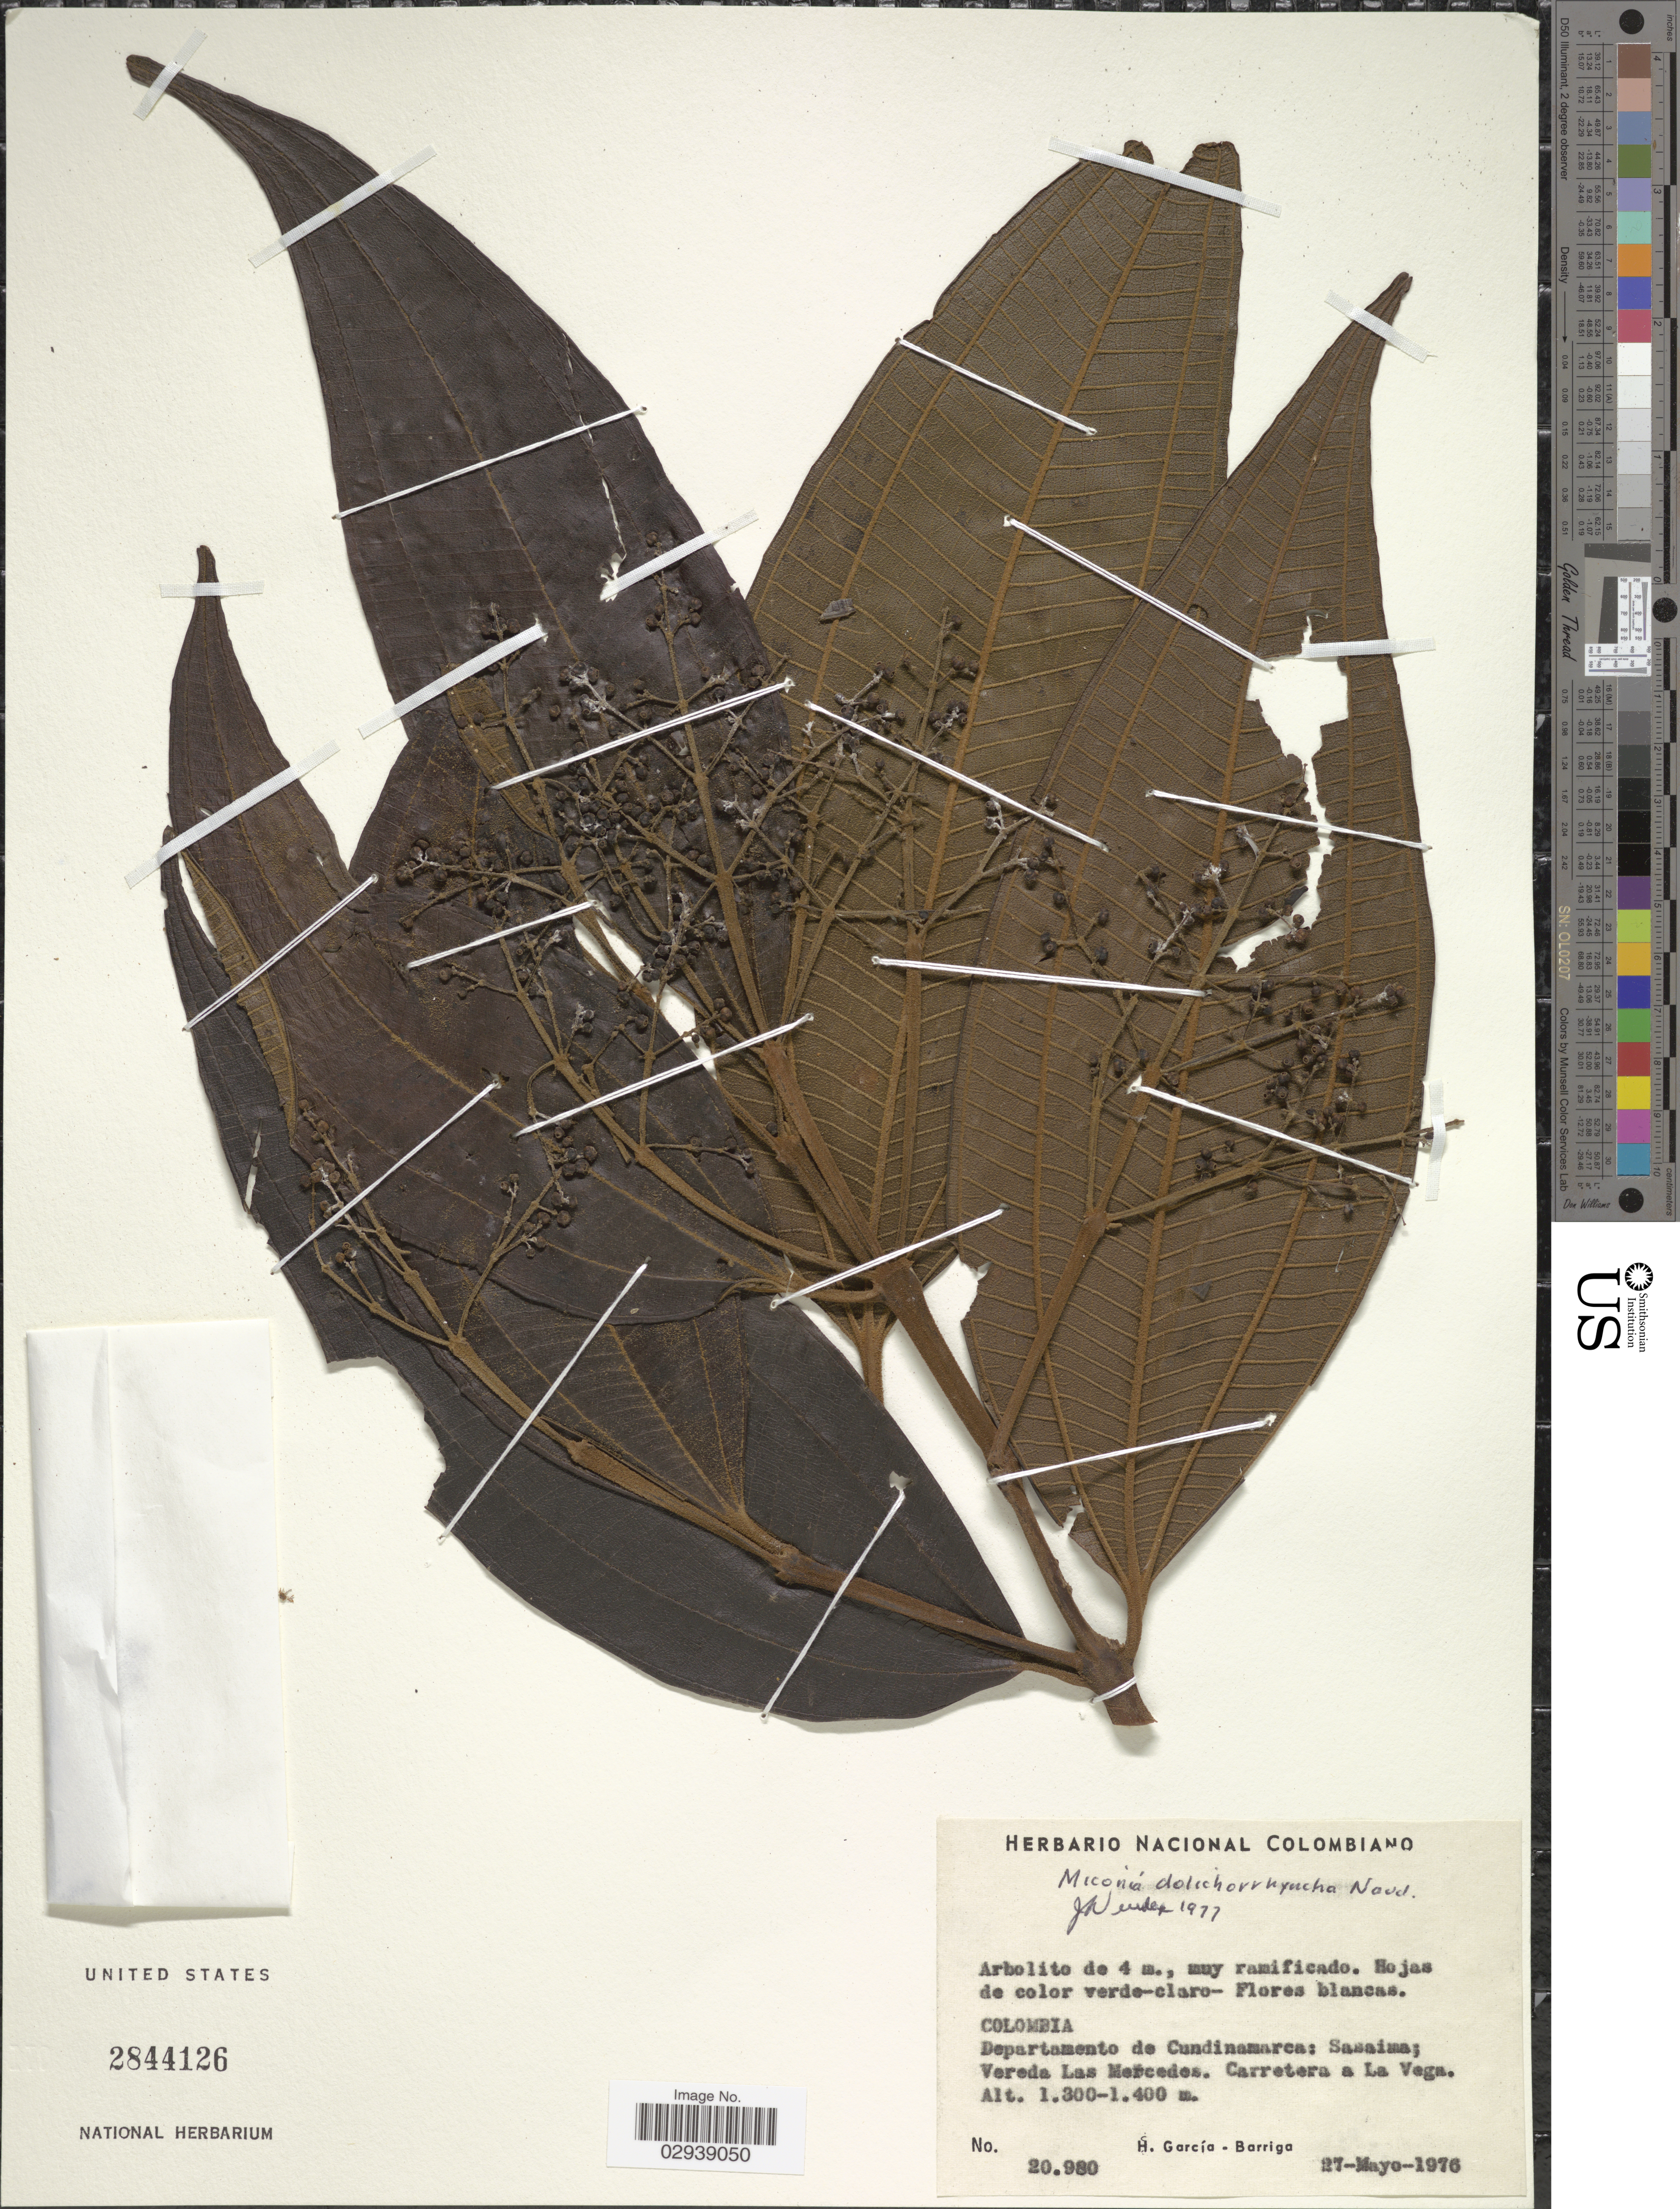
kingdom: Plantae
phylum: Tracheophyta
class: Magnoliopsida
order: Myrtales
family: Melastomataceae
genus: Miconia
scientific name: Miconia dolichorrhyncha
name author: Naudin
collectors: H. García Barriga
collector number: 20980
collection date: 1976-05-27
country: Colombia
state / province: Cundinamarca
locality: Departamento de Cundinamarca: Sasaima; Vereda Las Mercedes. Carretera a La Vega.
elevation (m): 1300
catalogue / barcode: US 2844126